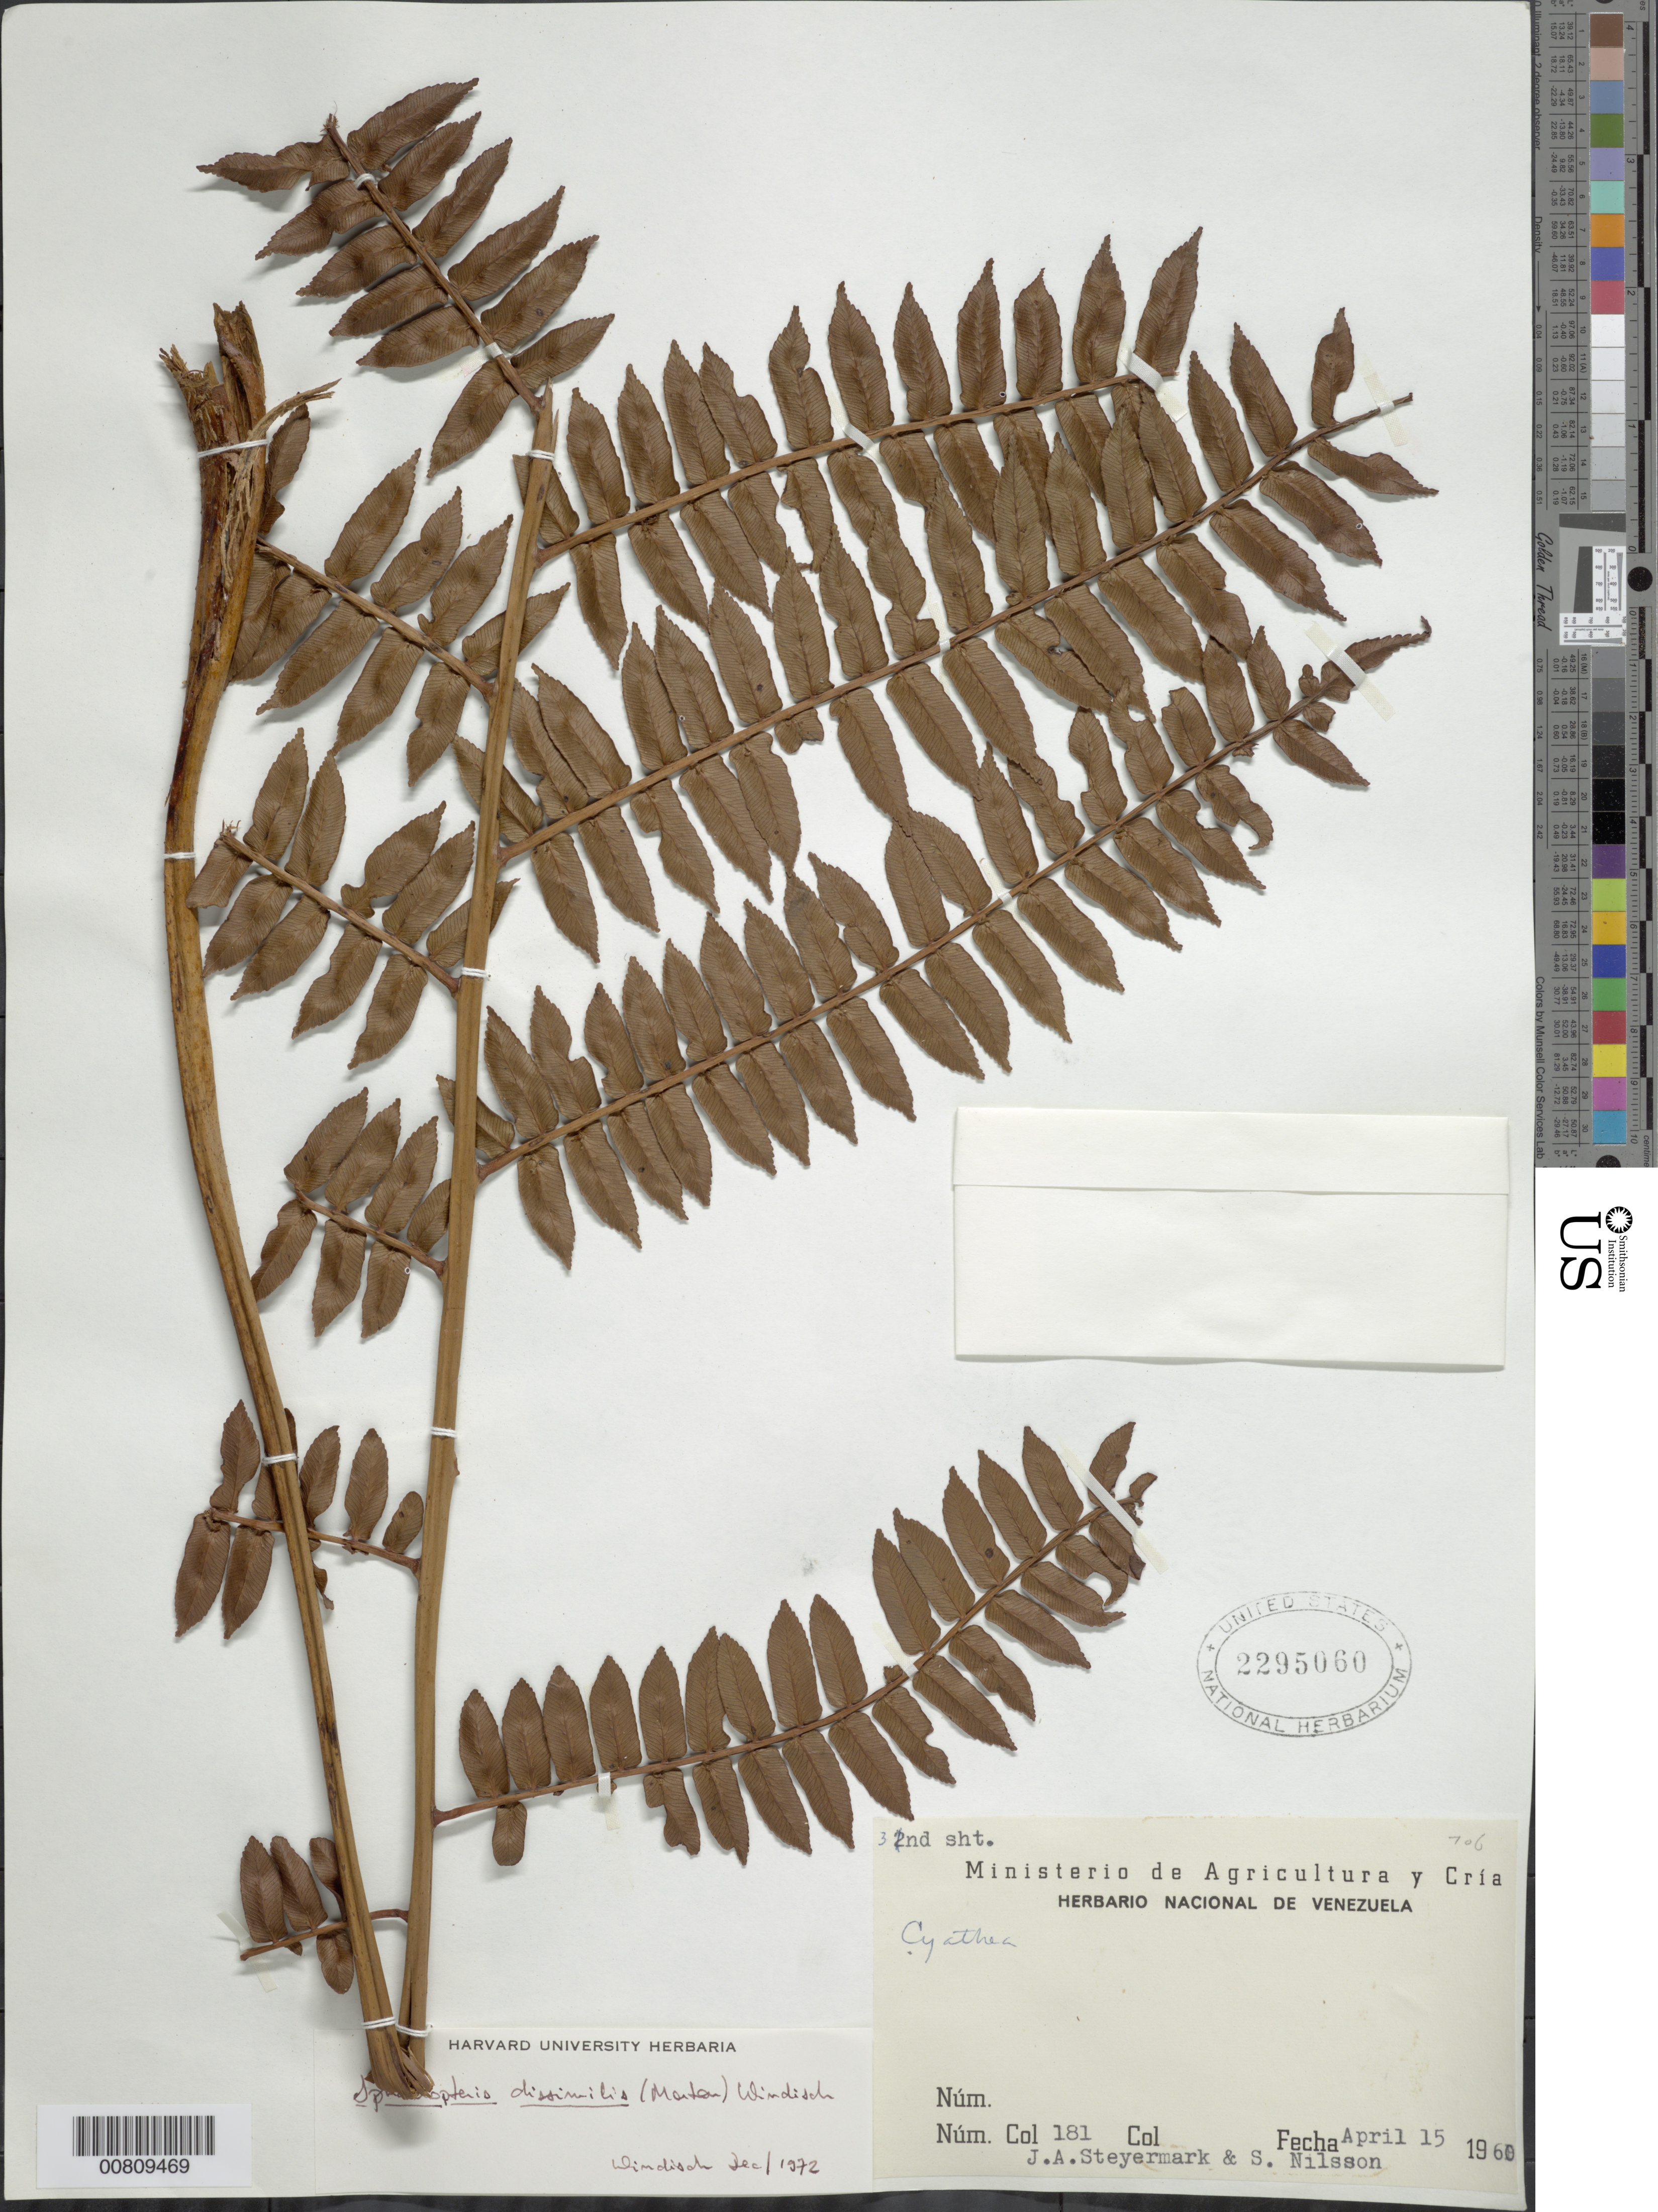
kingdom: Plantae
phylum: Tracheophyta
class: Polypodiopsida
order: Cyatheales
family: Cyatheaceae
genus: Cyathea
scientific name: Cyathea dissimilis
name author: (C.V. Morton) Stolze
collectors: J. Steyermark & S. Nilsson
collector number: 181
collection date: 1960-04-15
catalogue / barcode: US 2295060